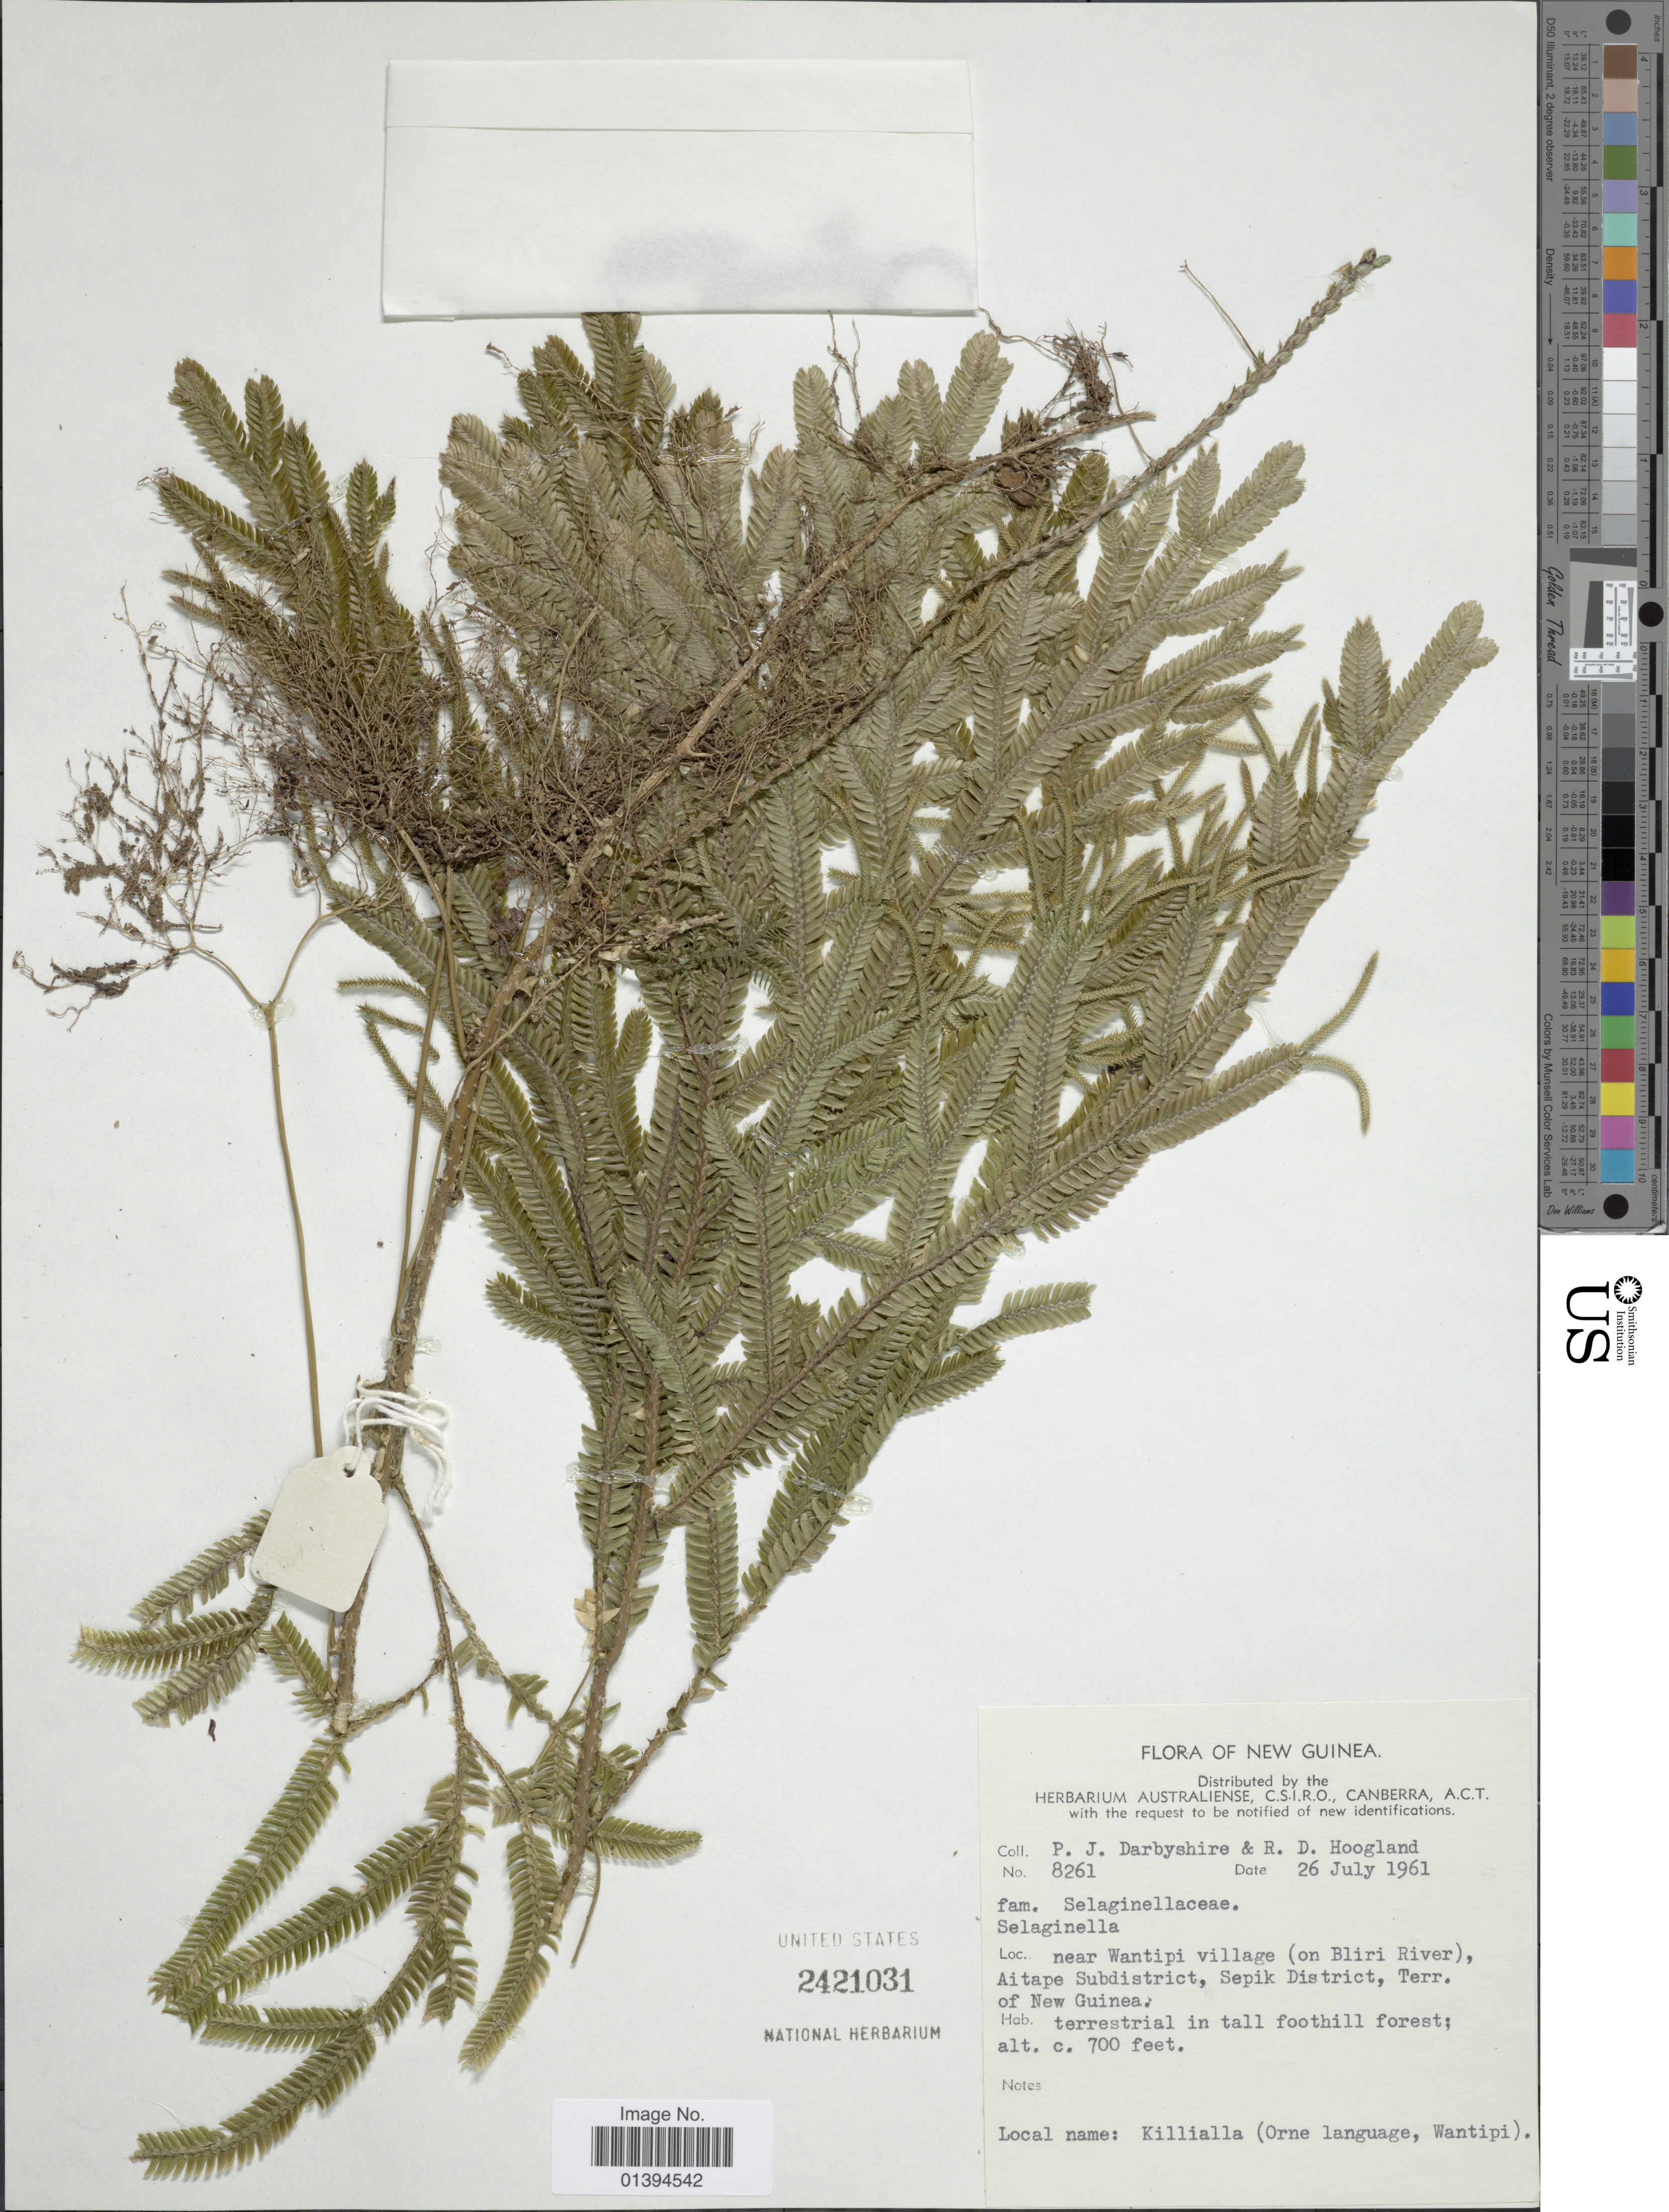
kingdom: Plantae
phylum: Tracheophyta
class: Lycopodiopsida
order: Selaginellales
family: Selaginellaceae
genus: Selaginella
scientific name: Selaginella sp.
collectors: P. Darbyshire & R. D. Hoogland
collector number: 8261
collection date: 1961-07-26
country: Papua New Guinea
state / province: East Sepik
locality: New Guinea, near Wantipi village (on Bliri River), Aitape Subdistrict, Sepik District, Terr. of New Guinea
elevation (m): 2134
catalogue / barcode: US 2421031